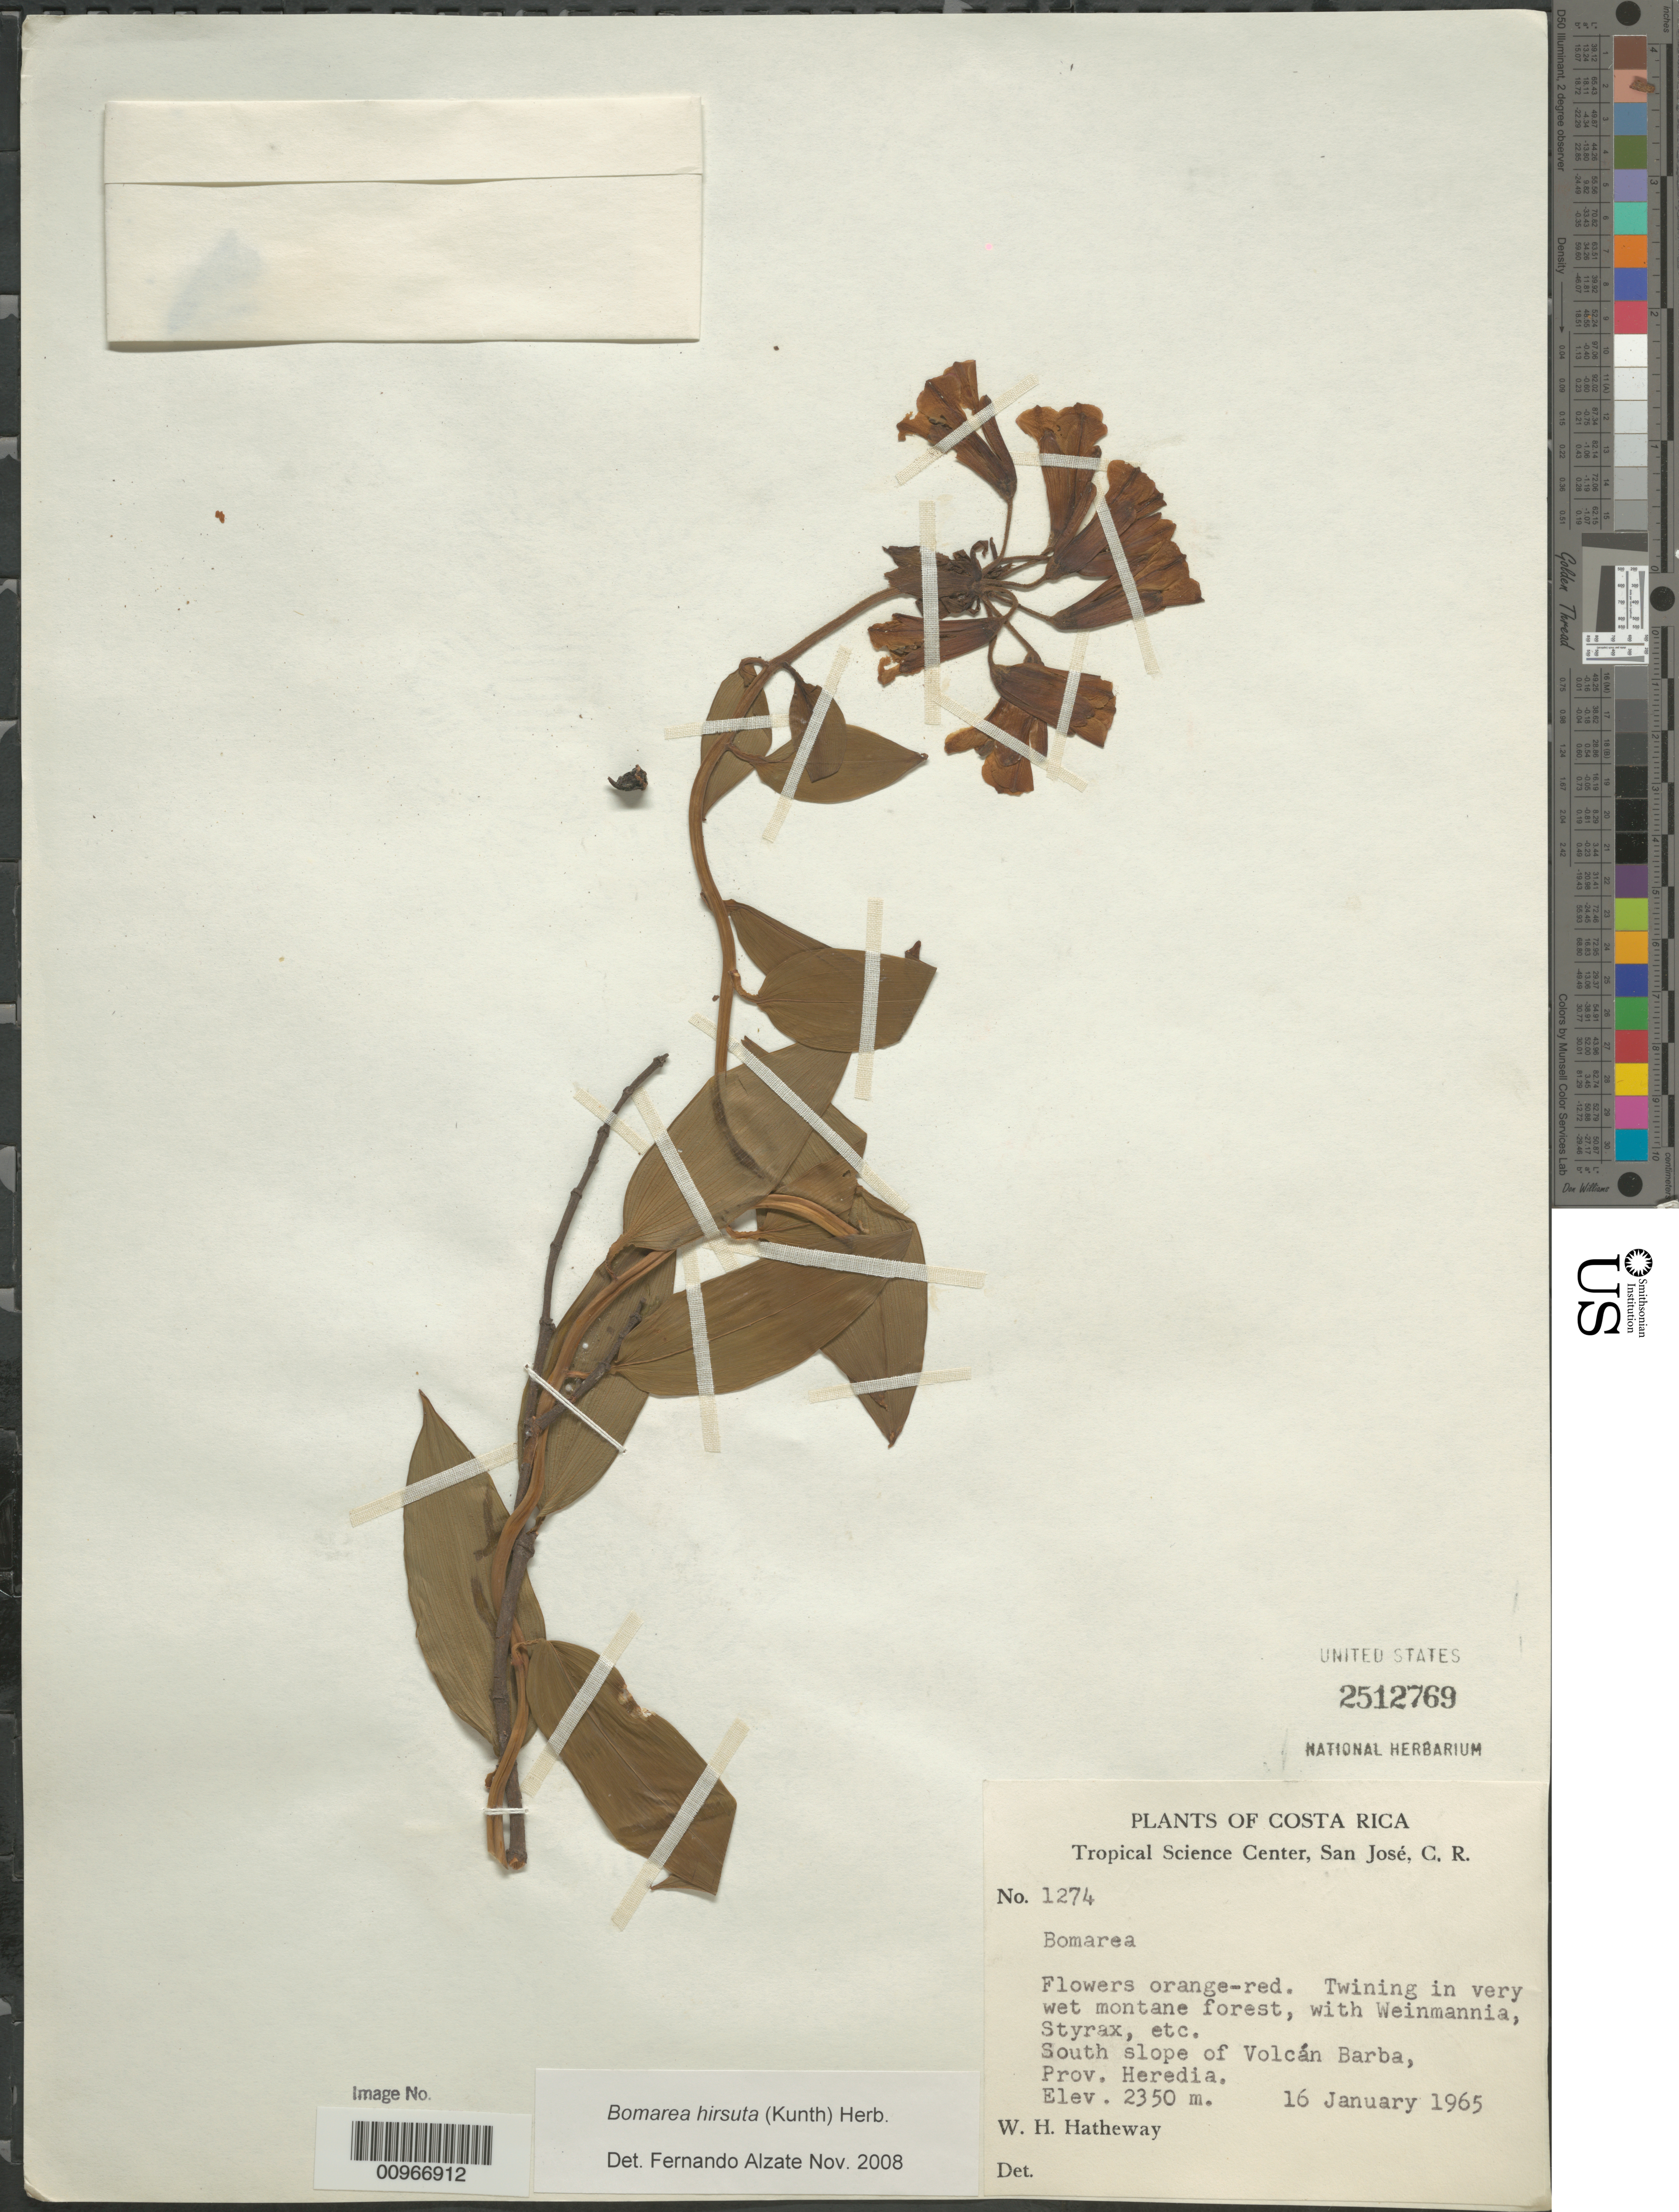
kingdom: Plantae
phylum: Tracheophyta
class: Liliopsida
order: Liliales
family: Alstroemeriaceae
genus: Bomarea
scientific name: Bomarea hirsuta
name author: (Kunth) Herb.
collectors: W. H. Hatheway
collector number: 1274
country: Costa Rica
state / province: Heredia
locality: S slope of Volcan Barba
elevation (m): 2350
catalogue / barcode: US 2512769